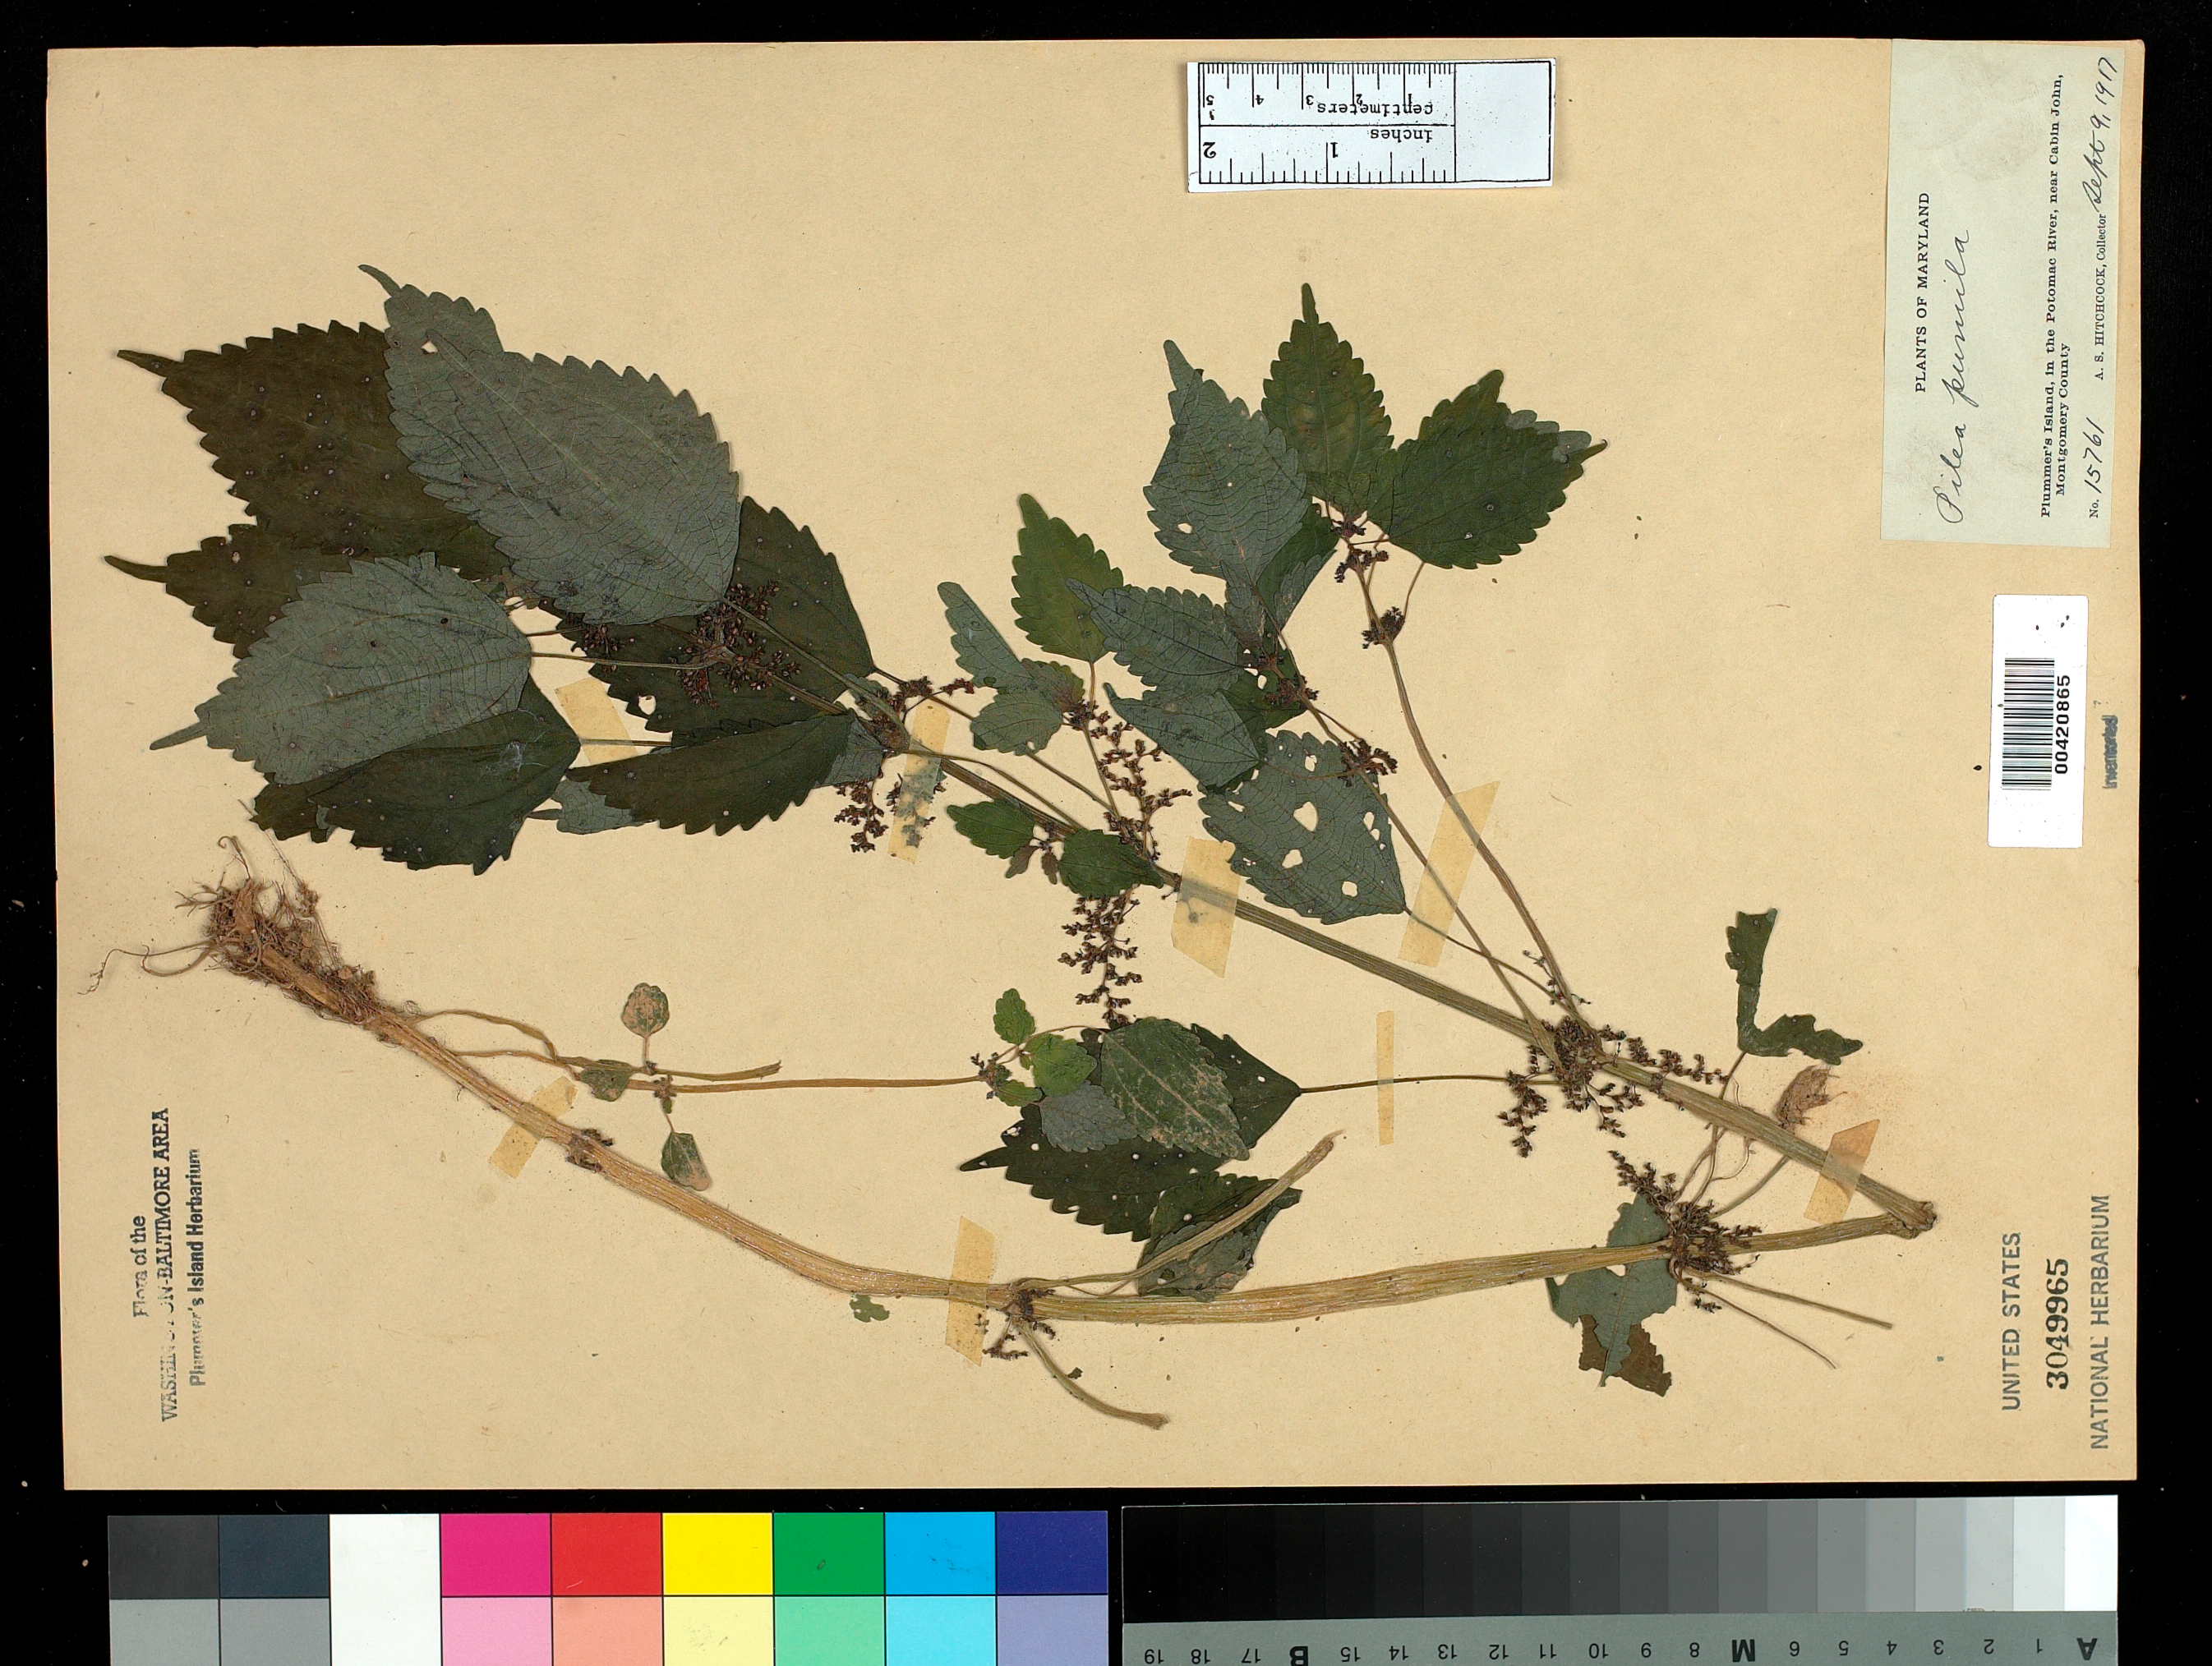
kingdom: Plantae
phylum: Tracheophyta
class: Magnoliopsida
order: Rosales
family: Urticaceae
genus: Pilea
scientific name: Pilea pumila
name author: (L.) A. Gray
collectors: A. S. Hitchcock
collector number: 15761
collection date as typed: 09 Sep 1917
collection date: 1917-09-09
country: United States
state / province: Maryland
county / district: Montgomery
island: Plummers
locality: Plummer's Island C. & O. Canal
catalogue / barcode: US 3049965